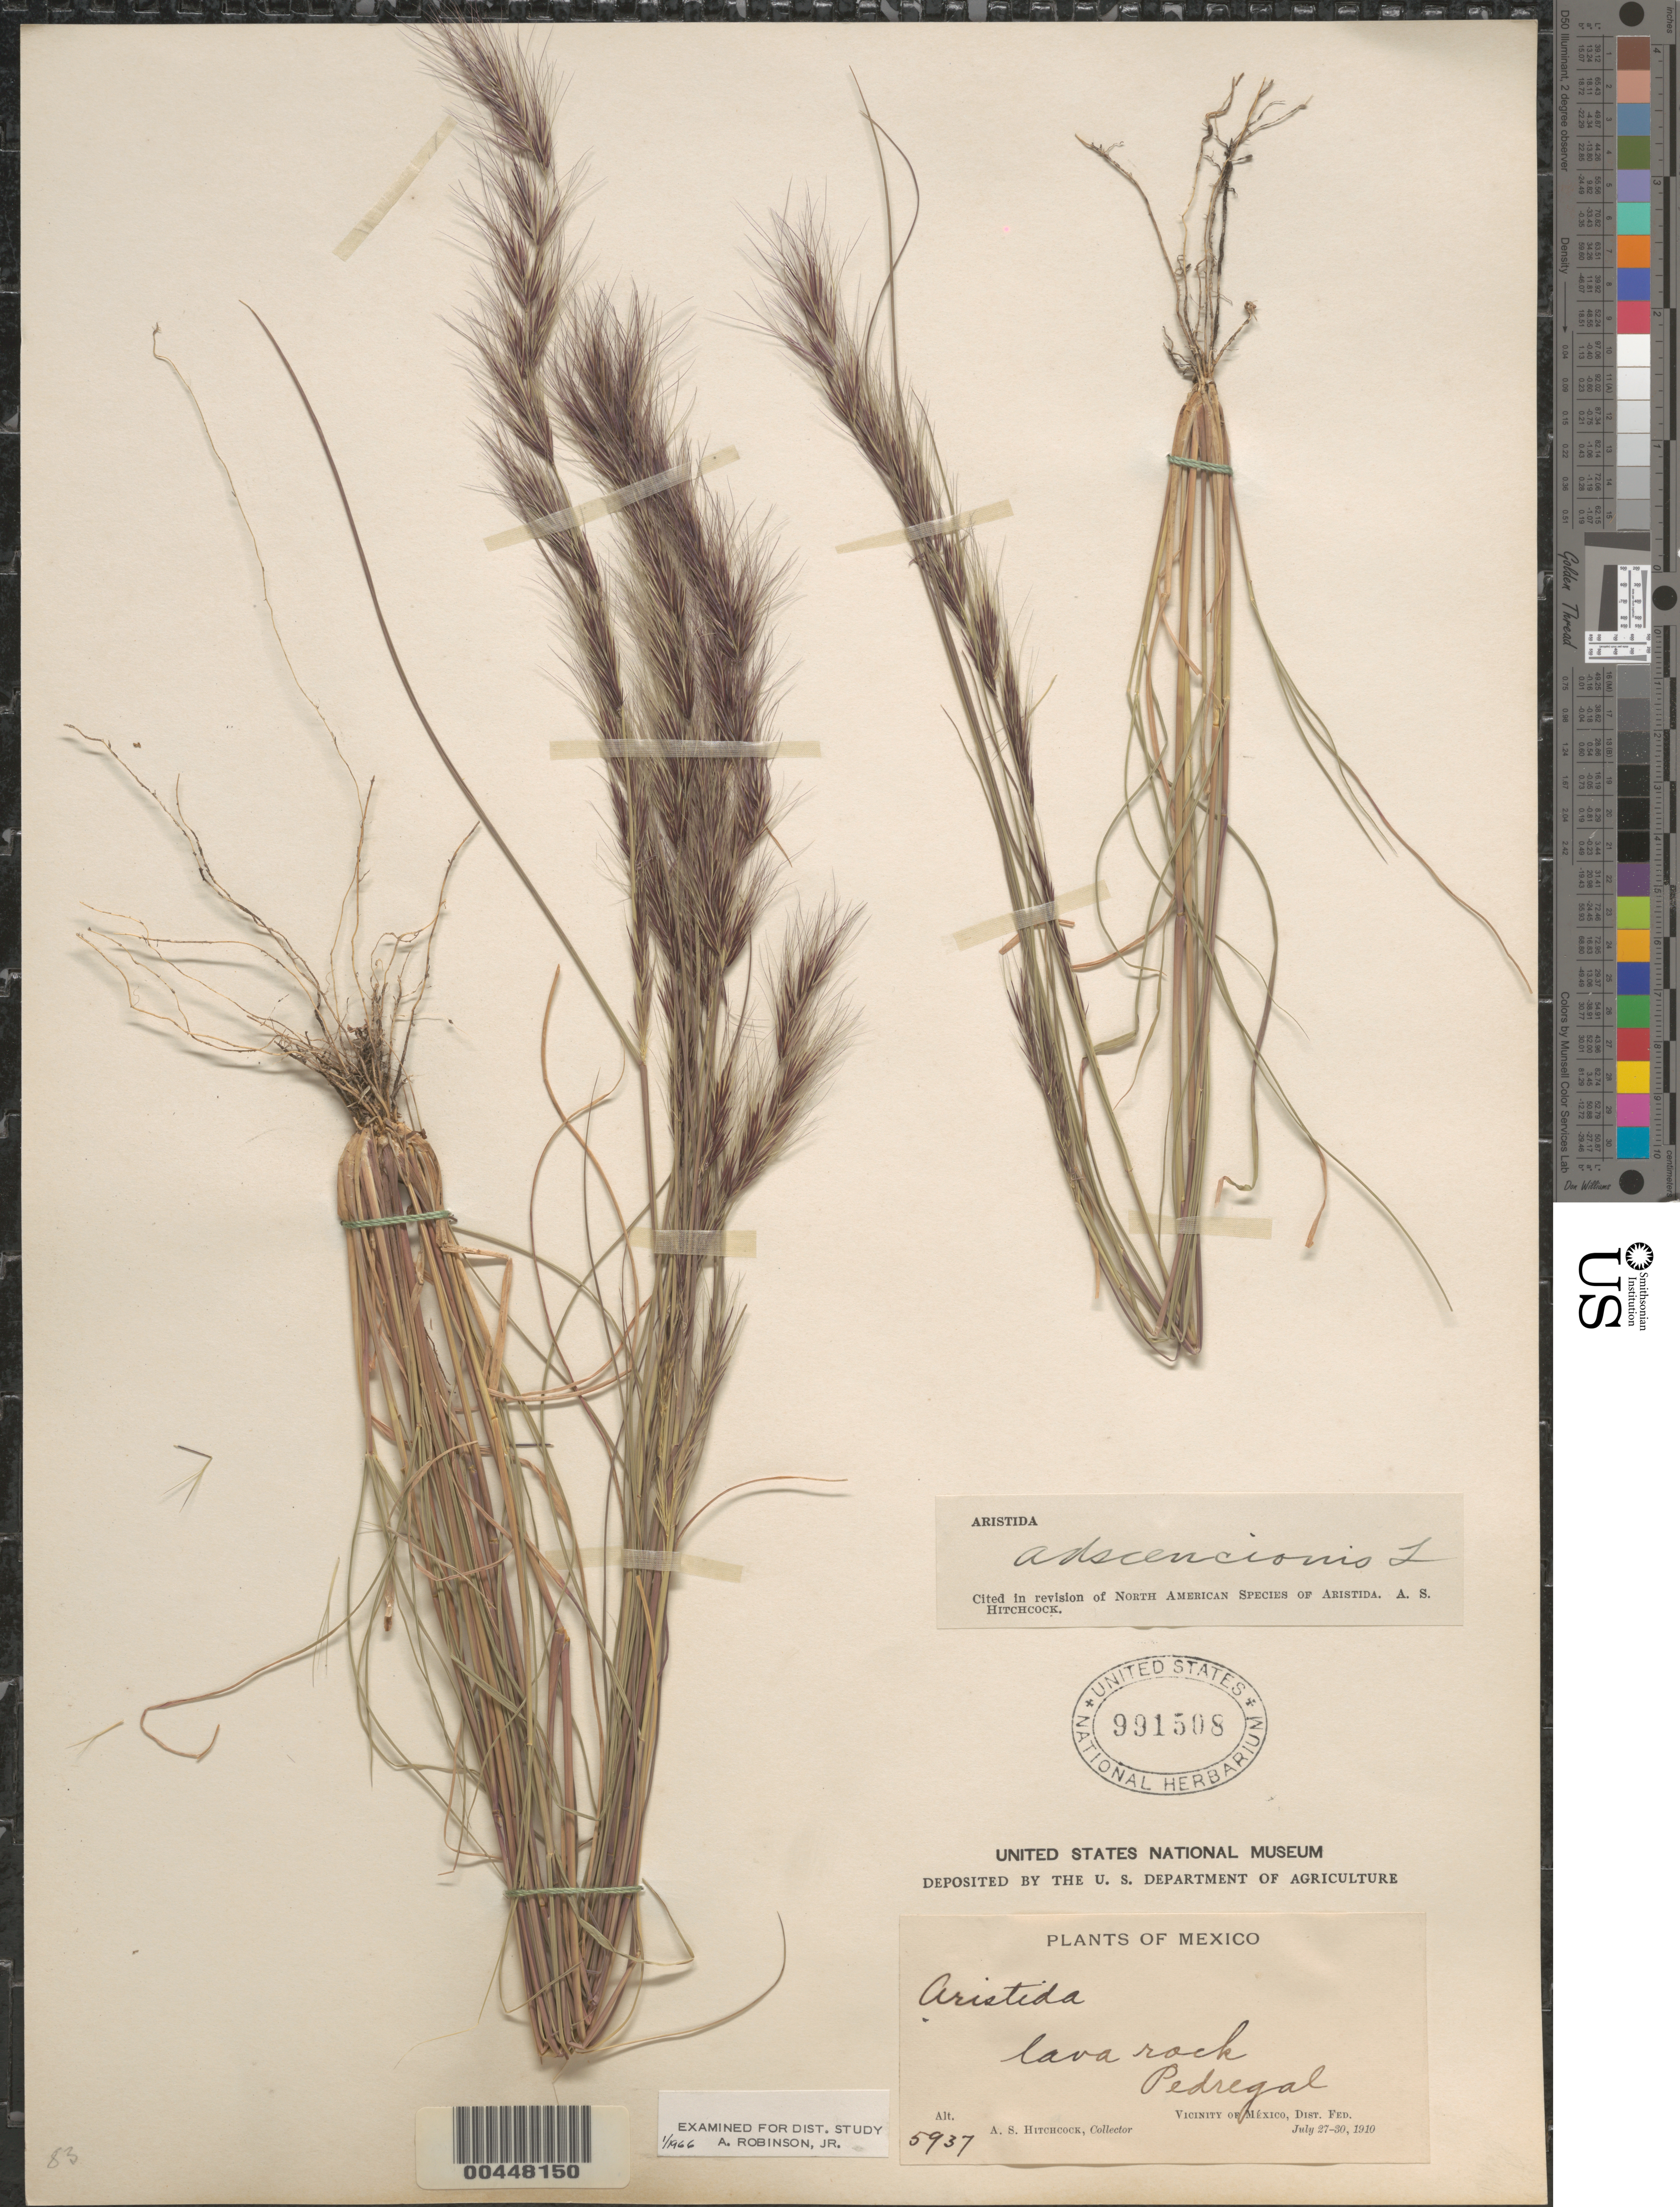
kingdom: Plantae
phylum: Tracheophyta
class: Liliopsida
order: Poales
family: Poaceae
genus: Aristida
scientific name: Aristida adscensionis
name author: L.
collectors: A. S. Hitchcock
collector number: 5937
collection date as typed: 27 Jul 1910 to 30 Jul 1910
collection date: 1910-07-27/1910-07-30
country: Mexico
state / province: Distrito Federal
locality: Vicinity of México, Pedregal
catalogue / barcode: US 991508